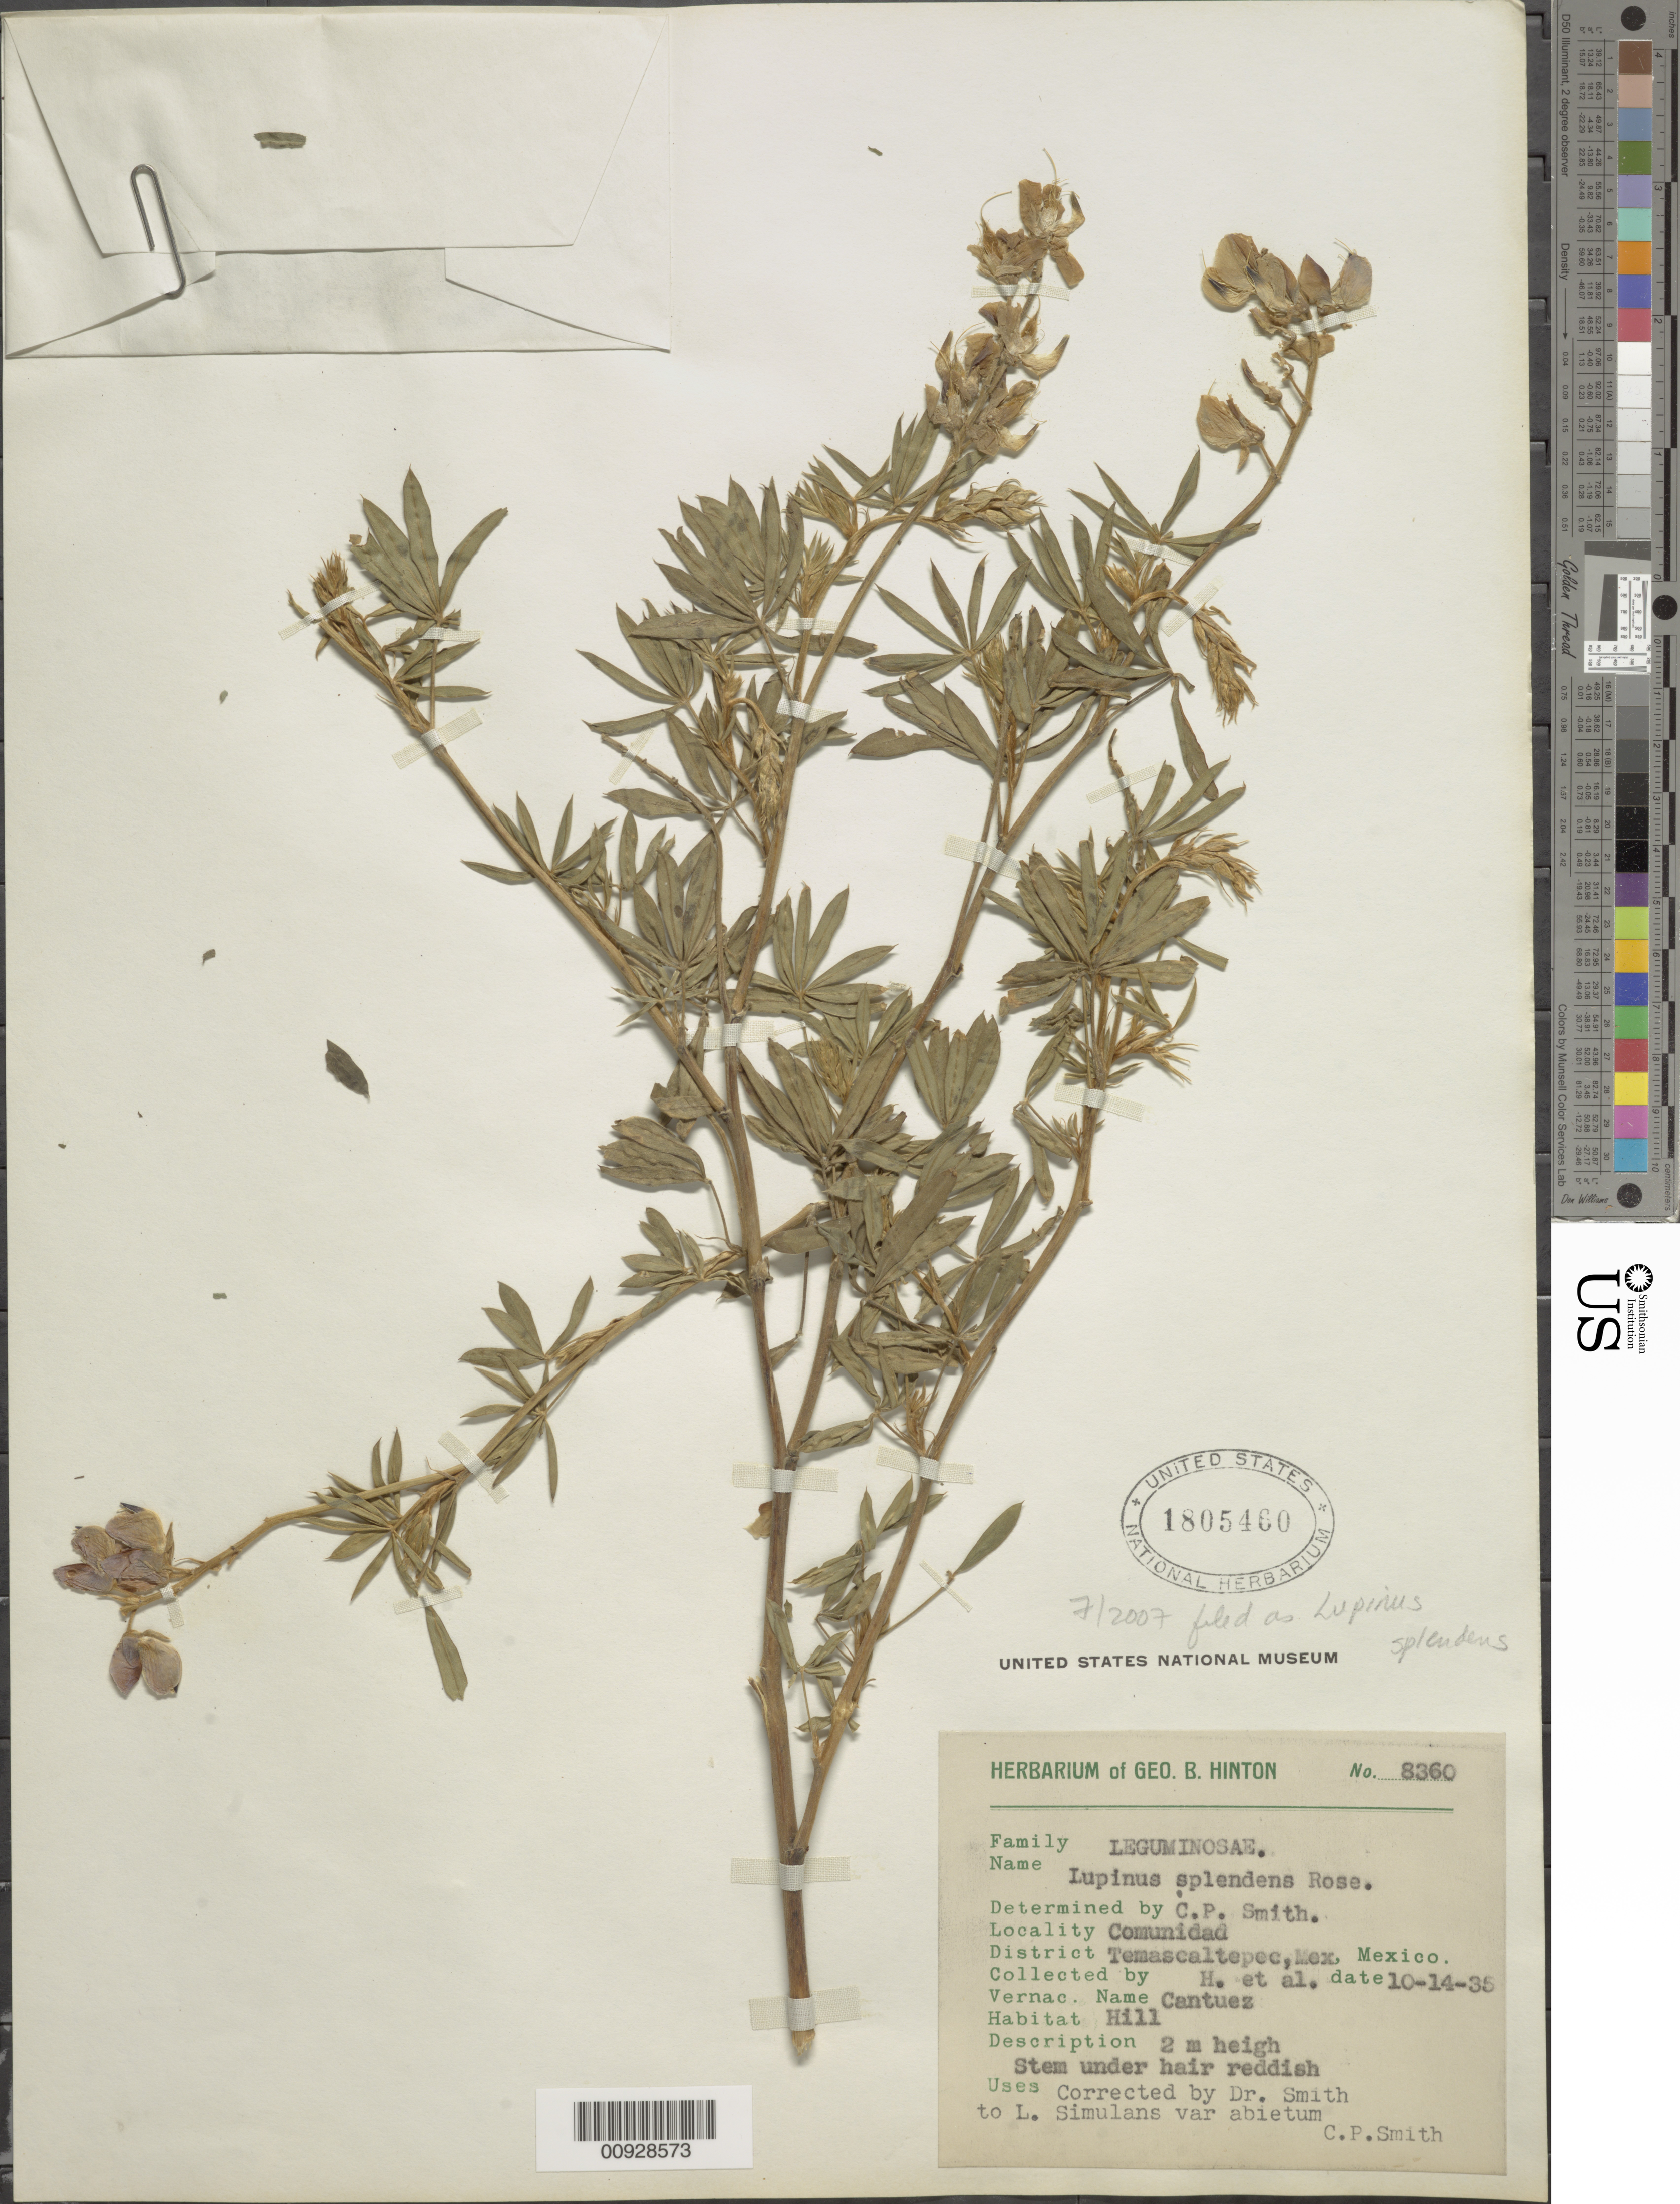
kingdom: Plantae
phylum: Tracheophyta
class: Magnoliopsida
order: Fabales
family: Fabaceae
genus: Lupinus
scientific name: Lupinus splendens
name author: Rose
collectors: G. B. Hinton & et al.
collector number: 8360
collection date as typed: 14 Oct 1935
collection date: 1935-10-14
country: Mexico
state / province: México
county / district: Temascaltepec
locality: Comunidad.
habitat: Hill.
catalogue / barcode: US 1805460